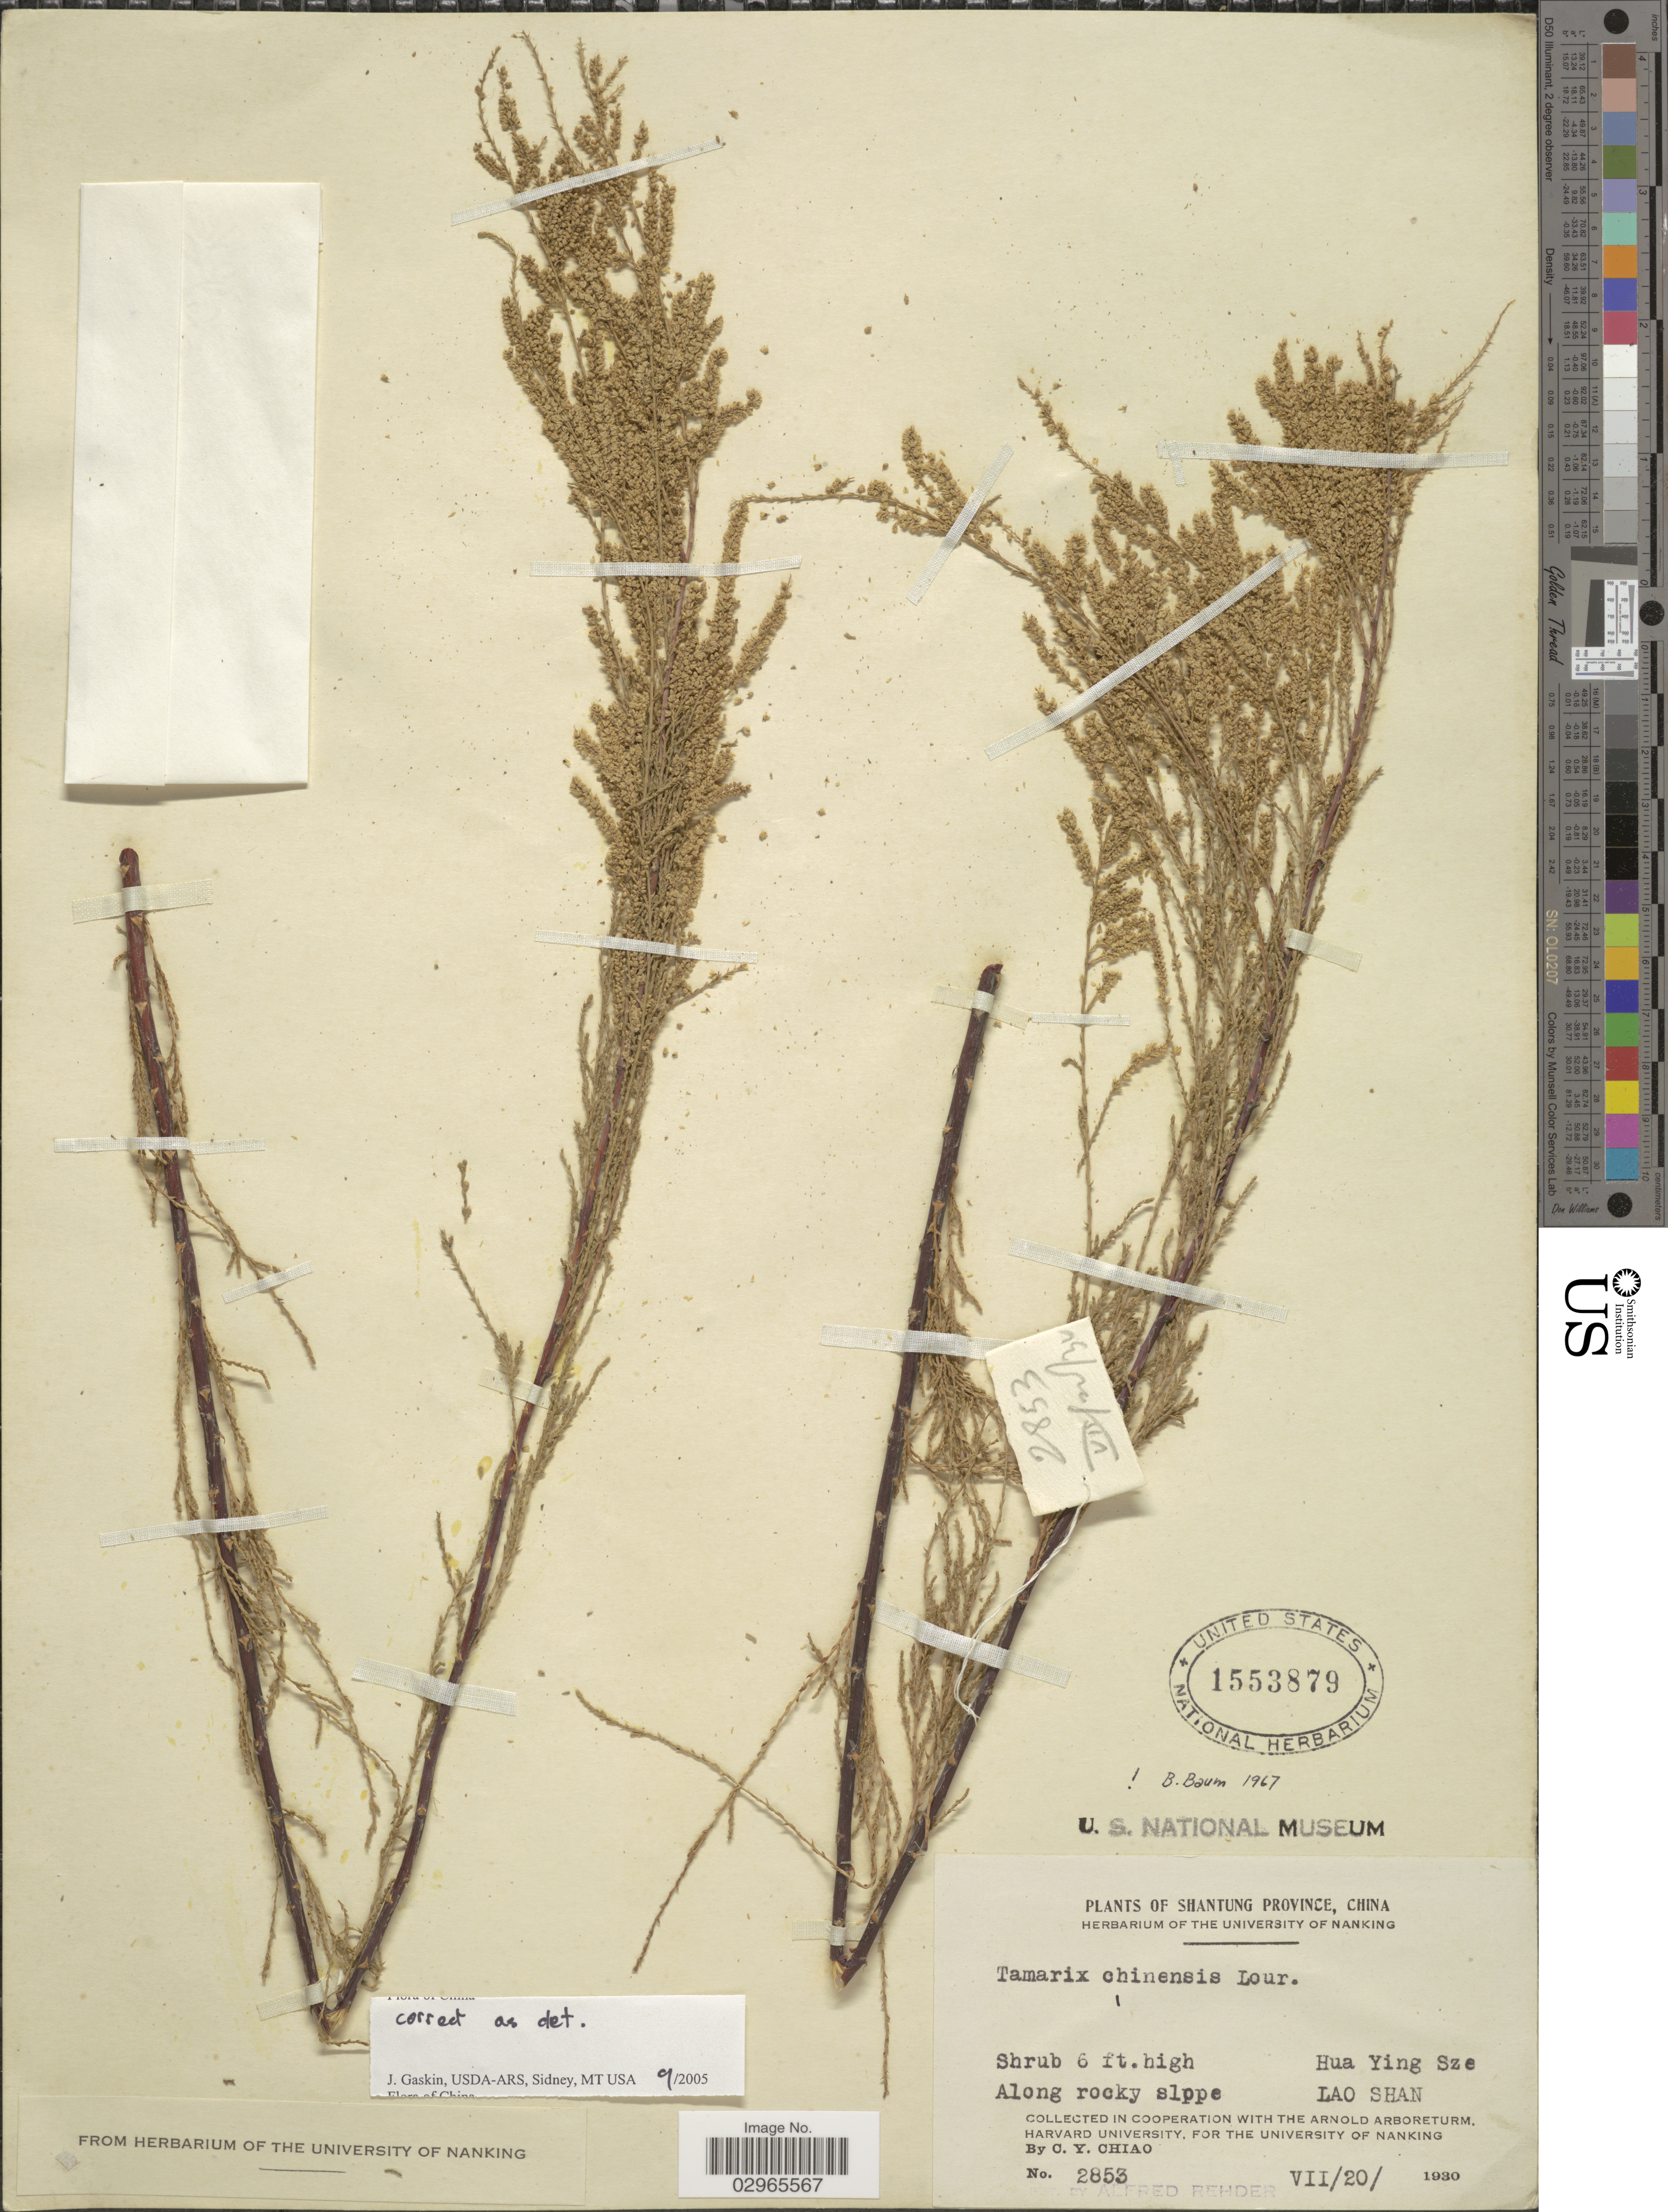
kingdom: Plantae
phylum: Tracheophyta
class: Magnoliopsida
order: Caryophyllales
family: Tamaricaceae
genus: Tamarix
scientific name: Tamarix chinensis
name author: Lour.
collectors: C. Y. Chiao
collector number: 2853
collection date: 1930-07-20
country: China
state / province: Shandong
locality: Shantung Province. Hua Ying Sze. Lao Shan.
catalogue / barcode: US 1553879